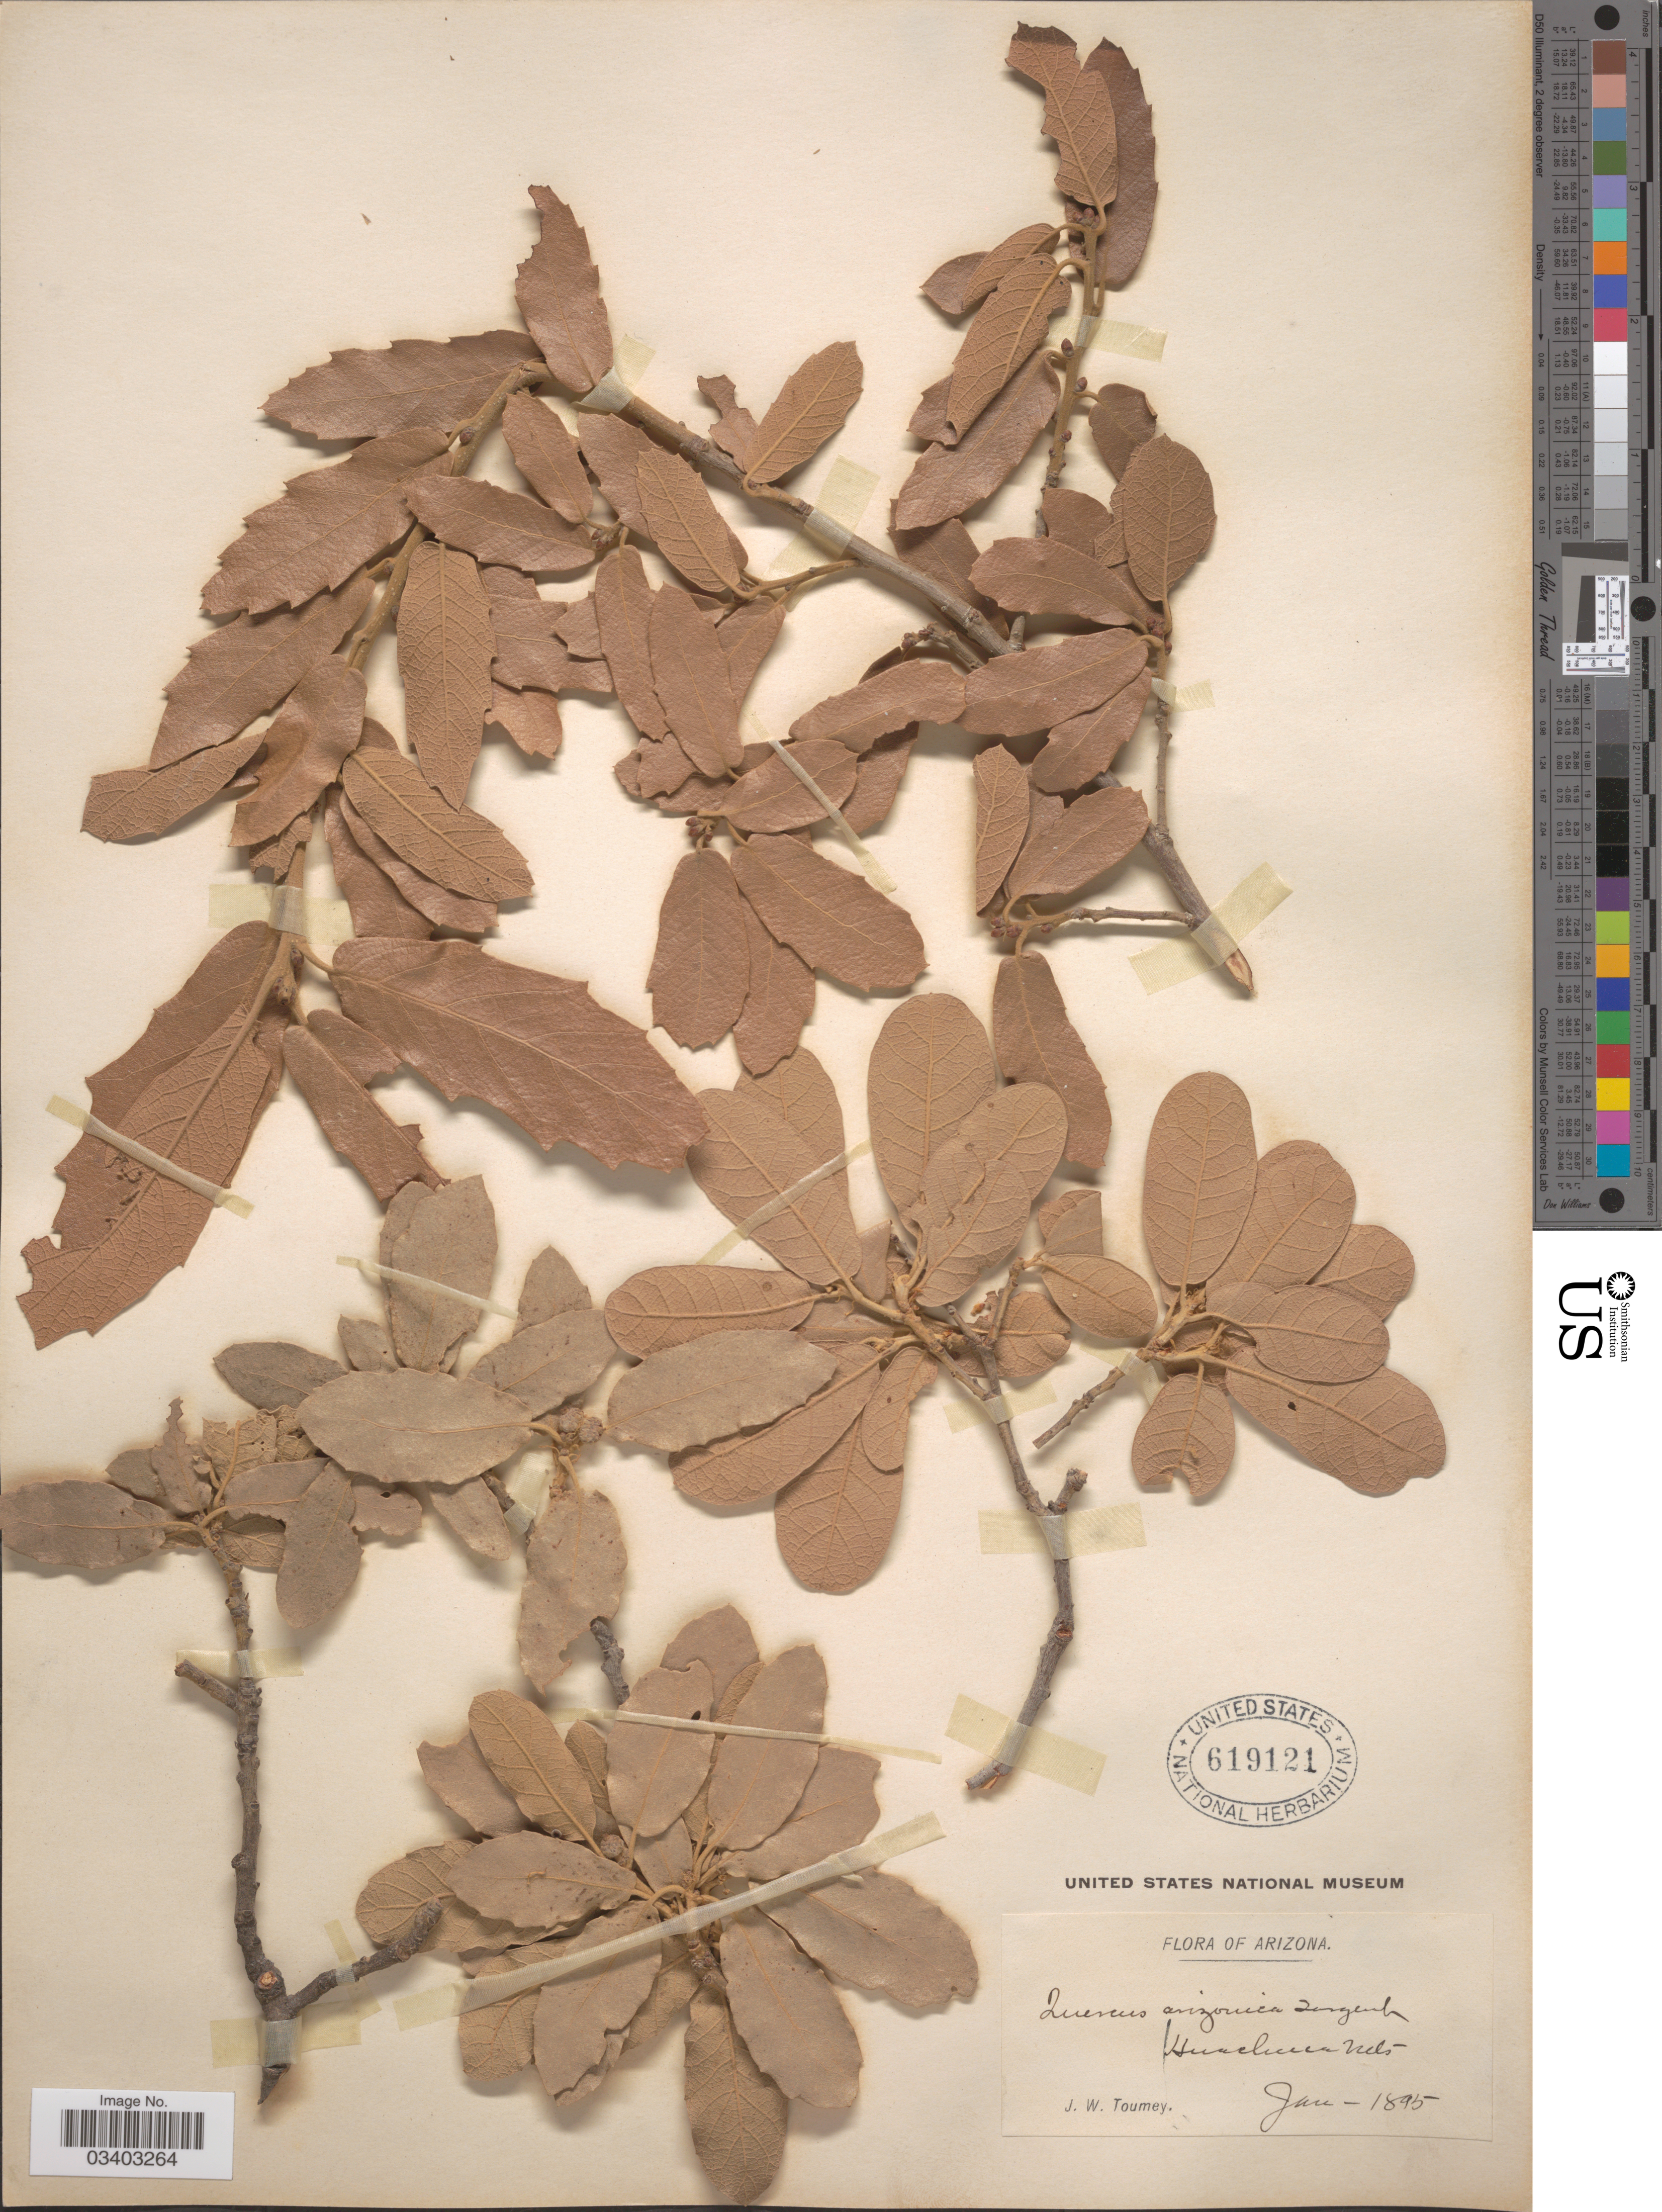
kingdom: Plantae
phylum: Tracheophyta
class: Magnoliopsida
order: Fagales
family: Fagaceae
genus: Quercus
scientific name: Quercus arizonica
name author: Sarg.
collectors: J. W. Toumey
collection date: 1895-06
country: United States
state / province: Arizona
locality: Huachuca Mts.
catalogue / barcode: US 619121